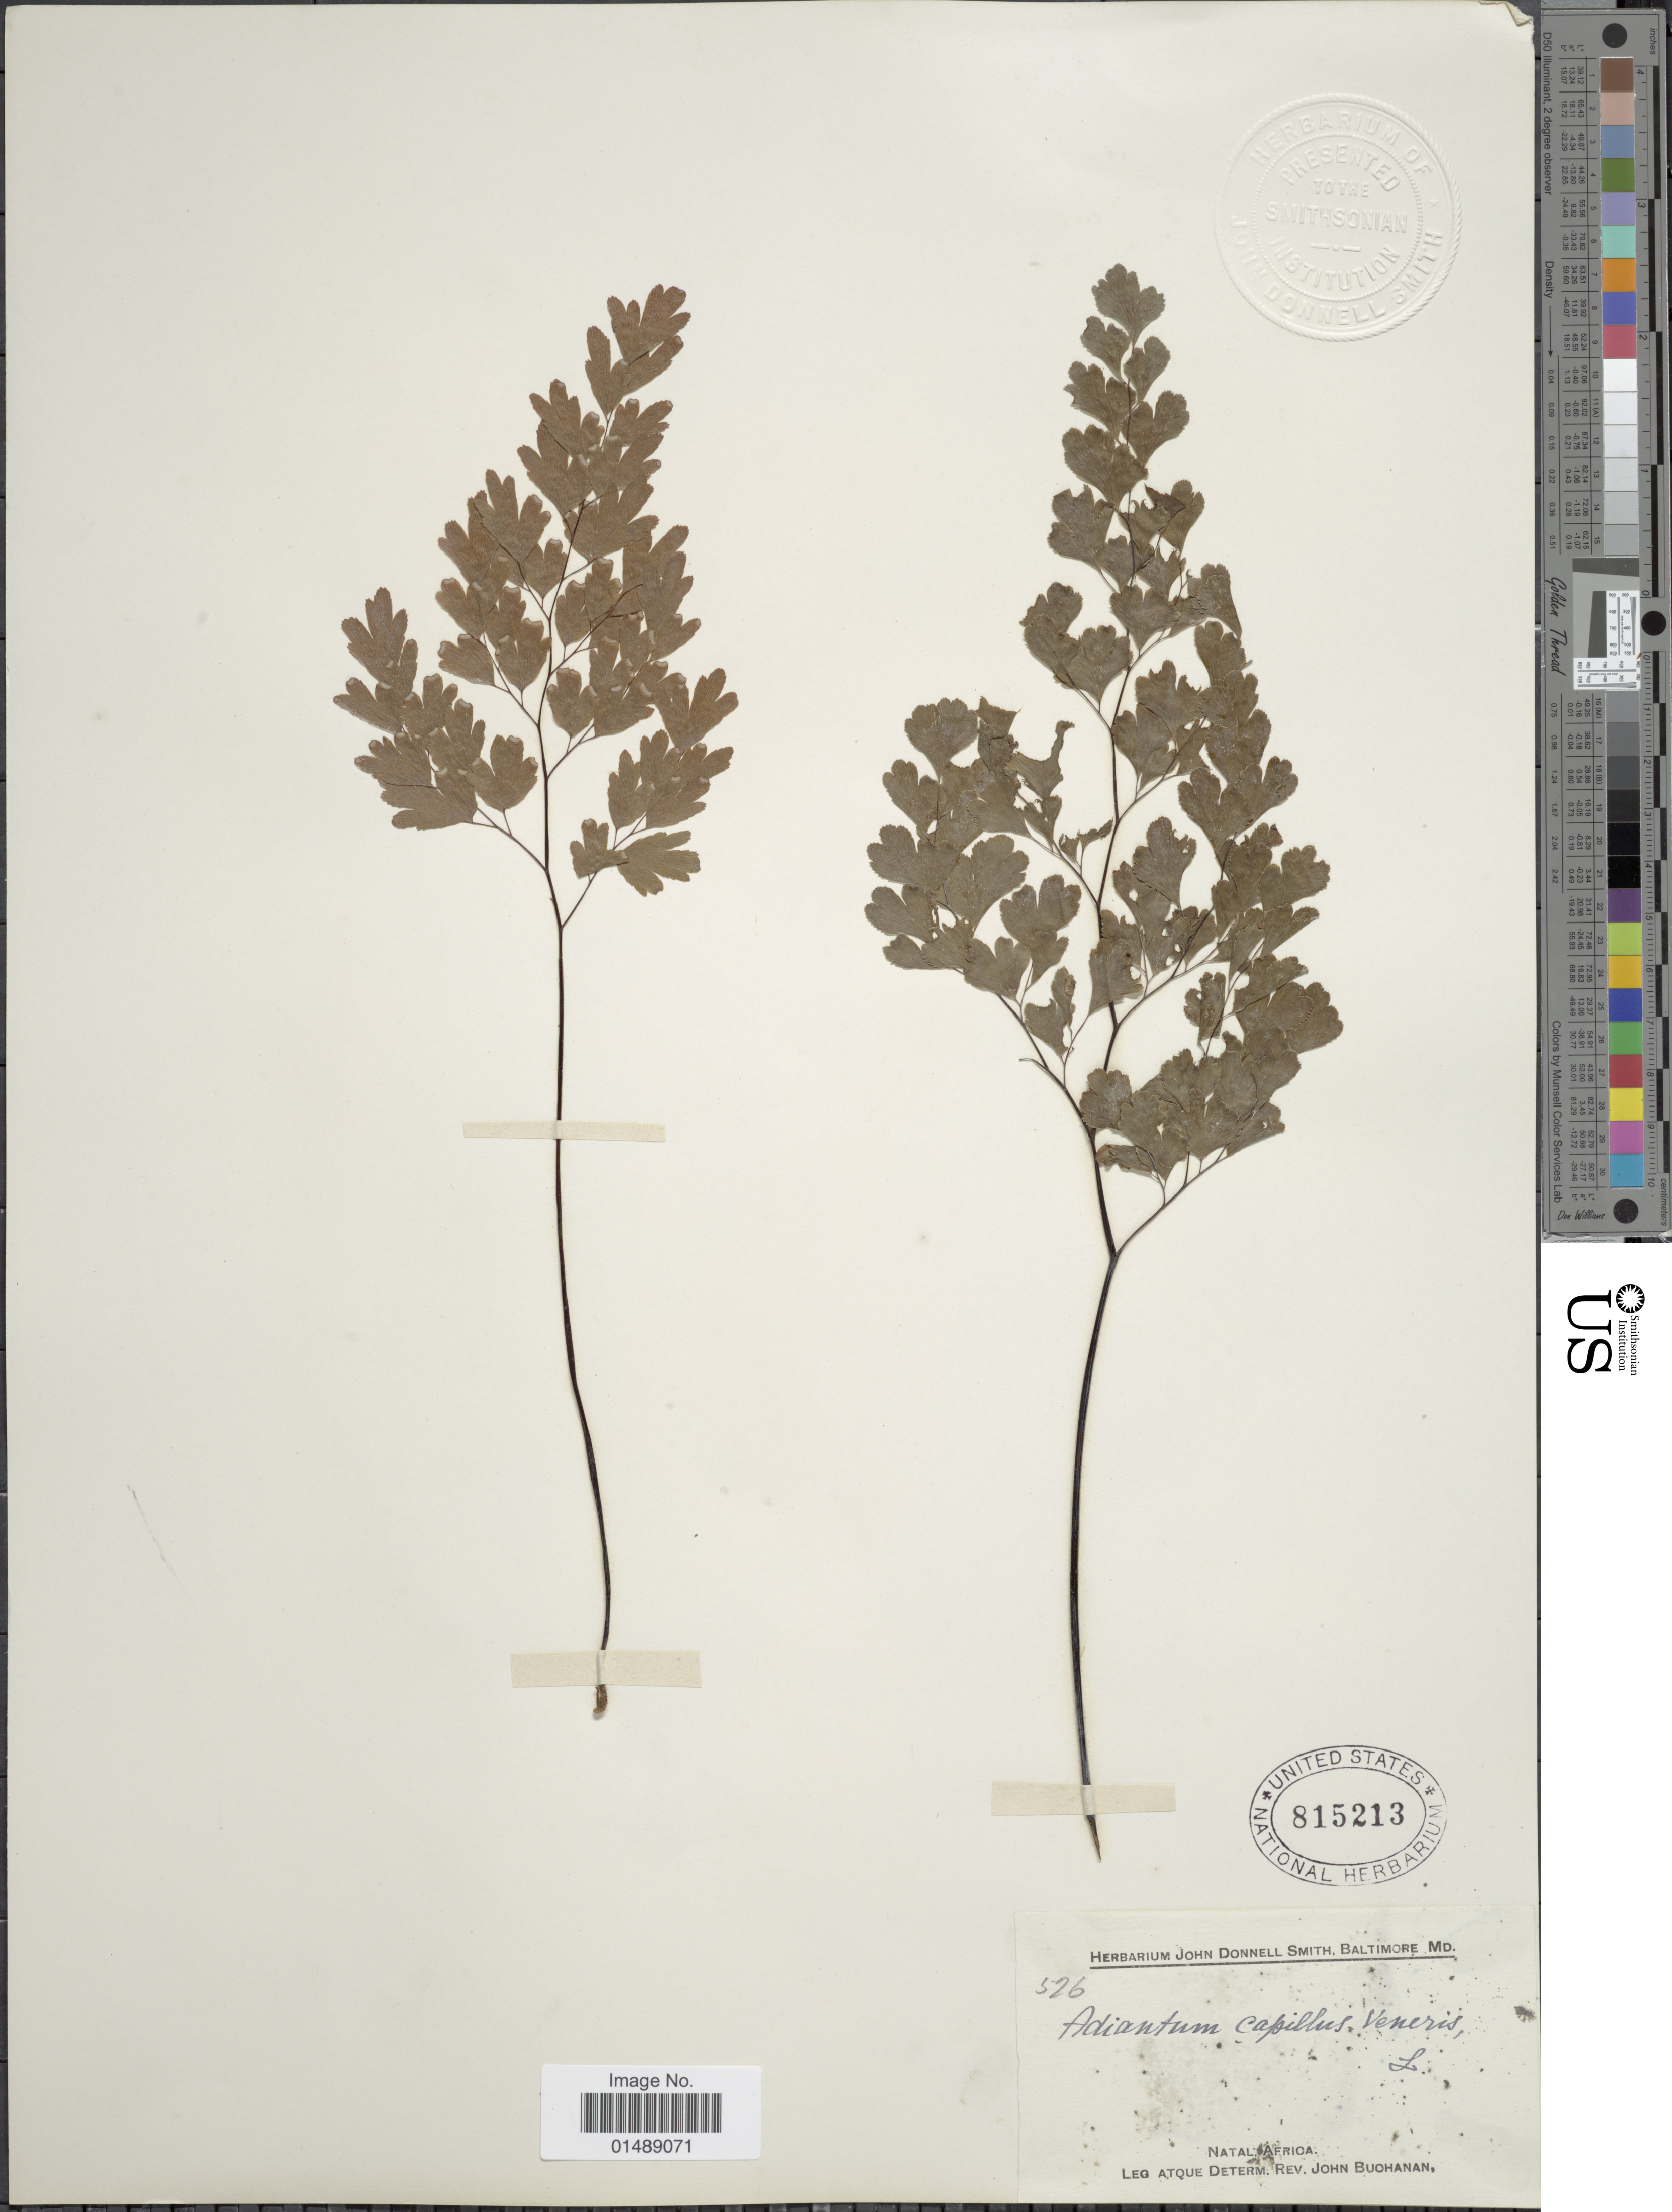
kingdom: Plantae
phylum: Tracheophyta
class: Polypodiopsida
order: Polypodiales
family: Pteridaceae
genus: Adiantum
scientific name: Adiantum capillus-veneris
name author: L.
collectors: J. Buchanan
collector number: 526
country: South Africa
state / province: KwaZulu-Natal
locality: Natal, Africa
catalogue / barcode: US 815213